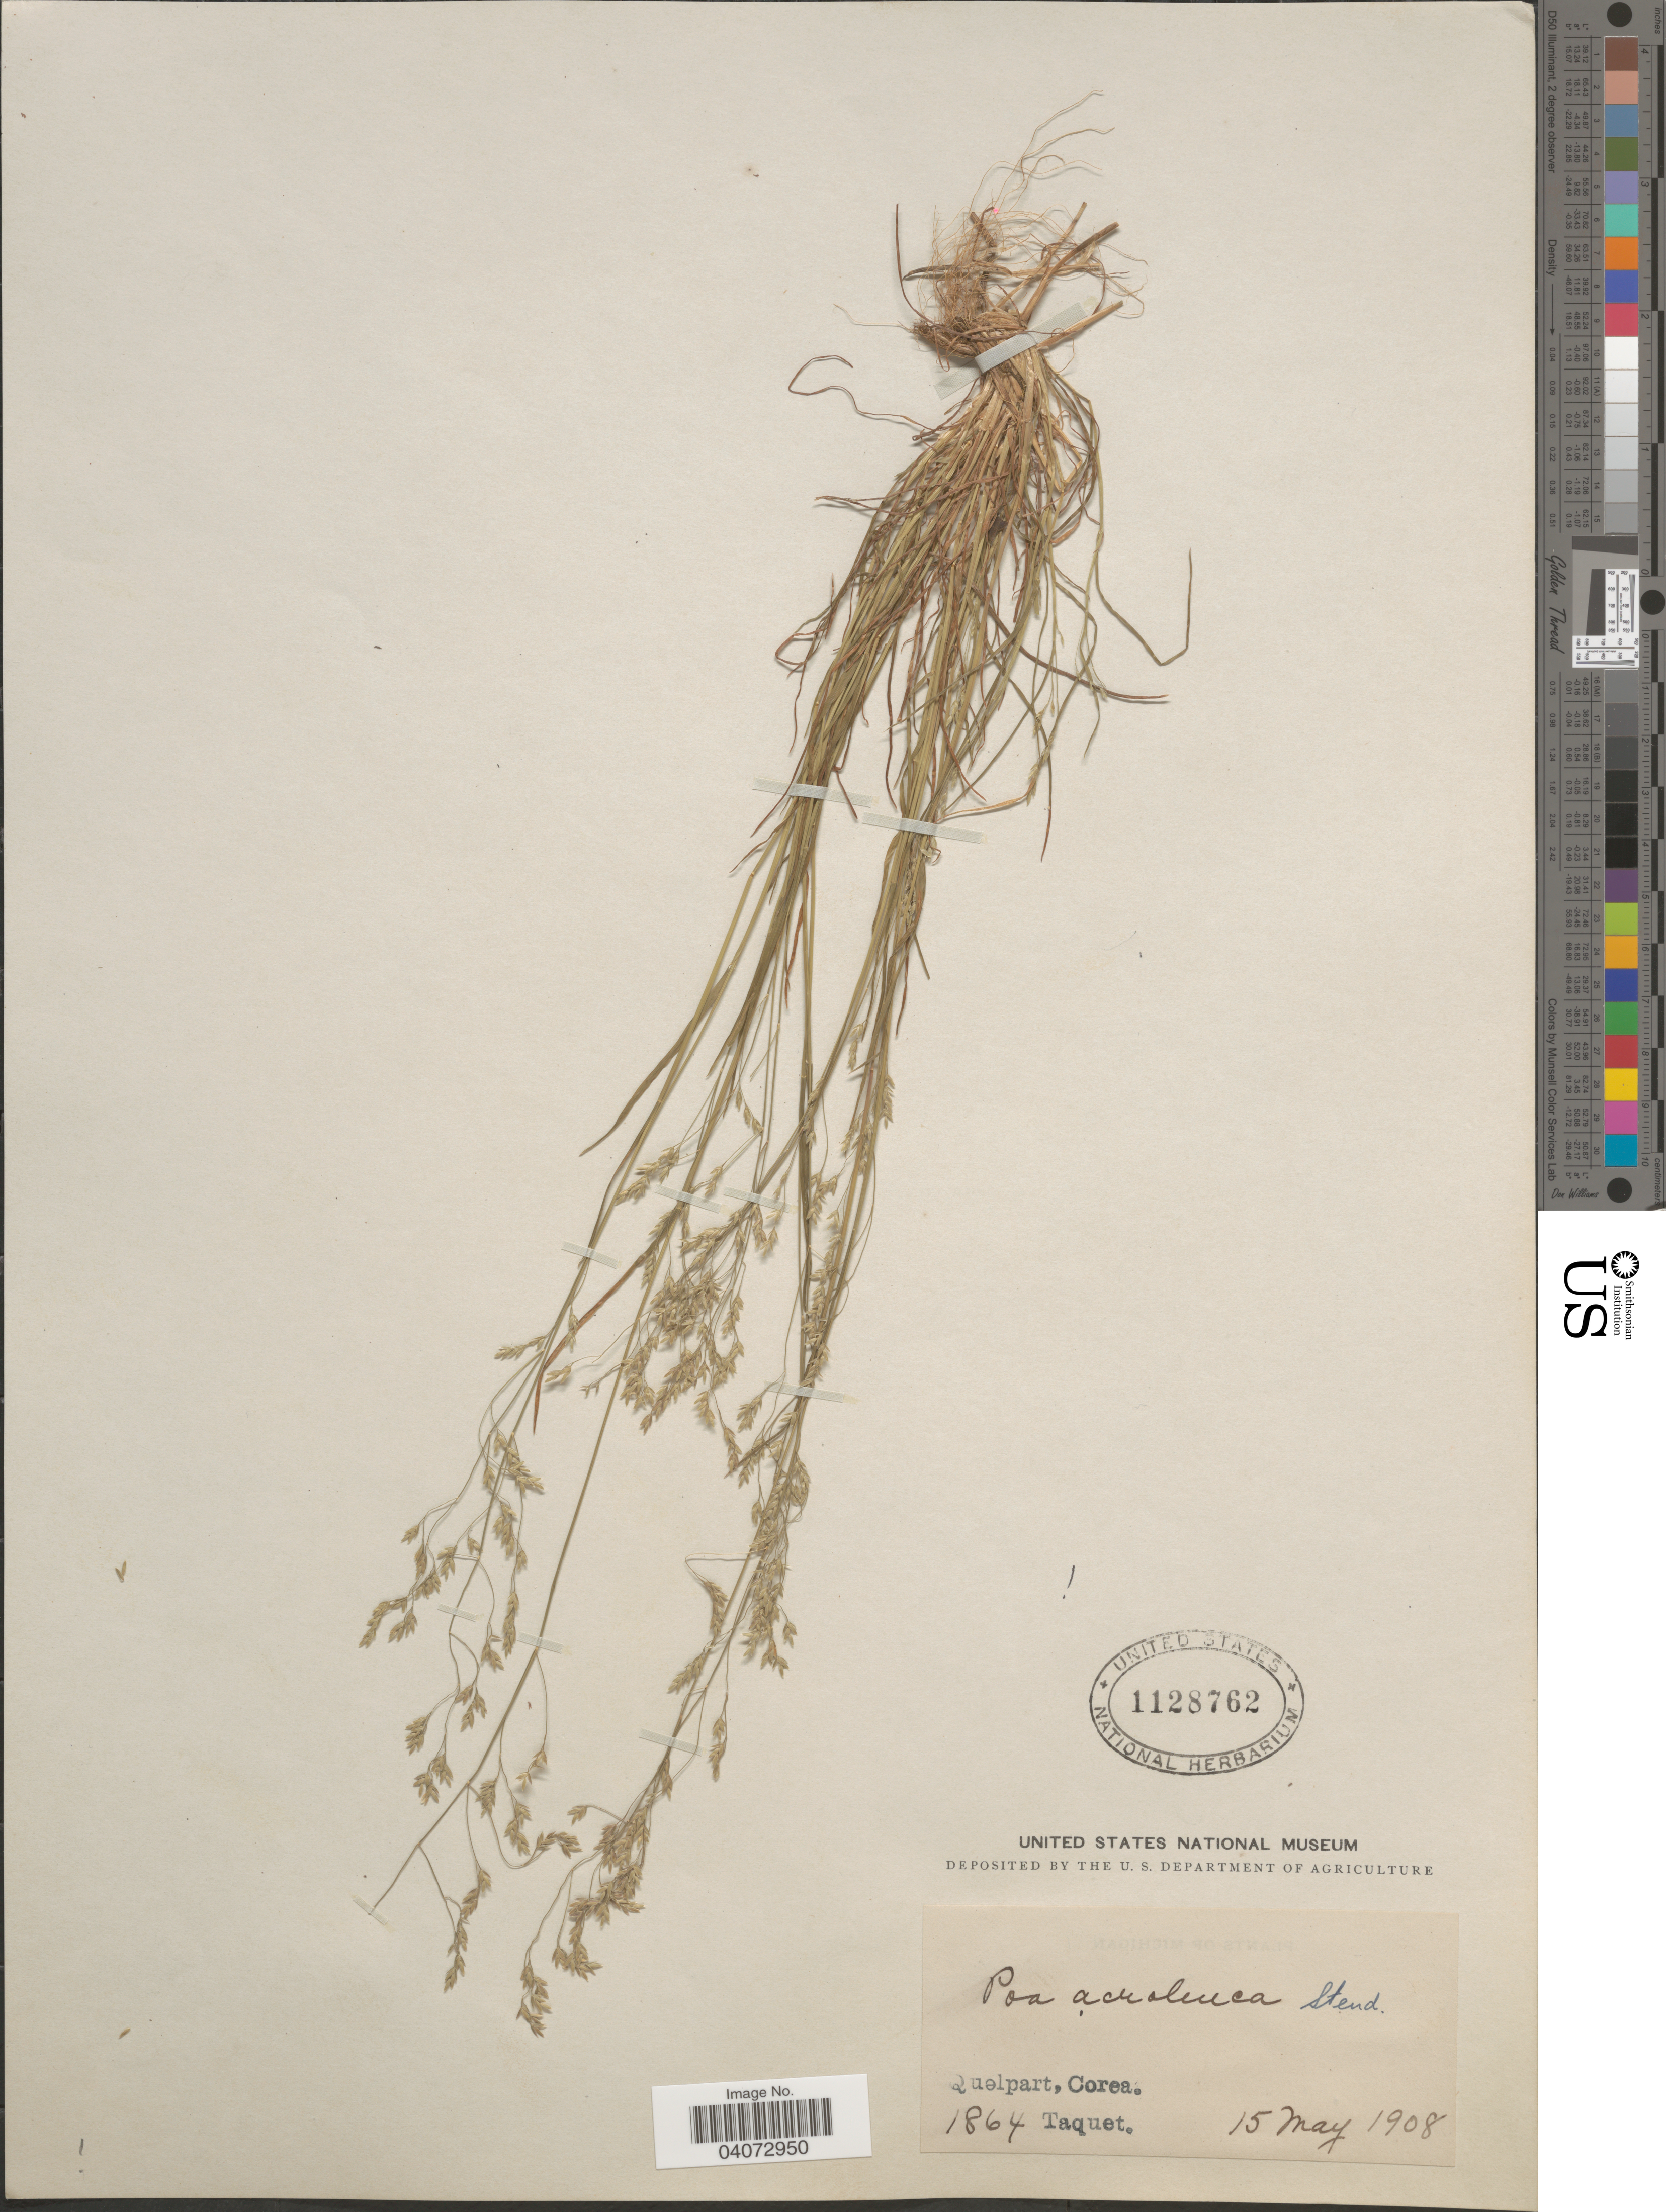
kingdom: Plantae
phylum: Tracheophyta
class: Liliopsida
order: Poales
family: Poaceae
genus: Poa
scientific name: Poa acroleuca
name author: Steud.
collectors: Taquet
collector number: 1864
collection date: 1908-05-15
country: South Korea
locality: Quelpart, Corea.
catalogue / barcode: US 1128762